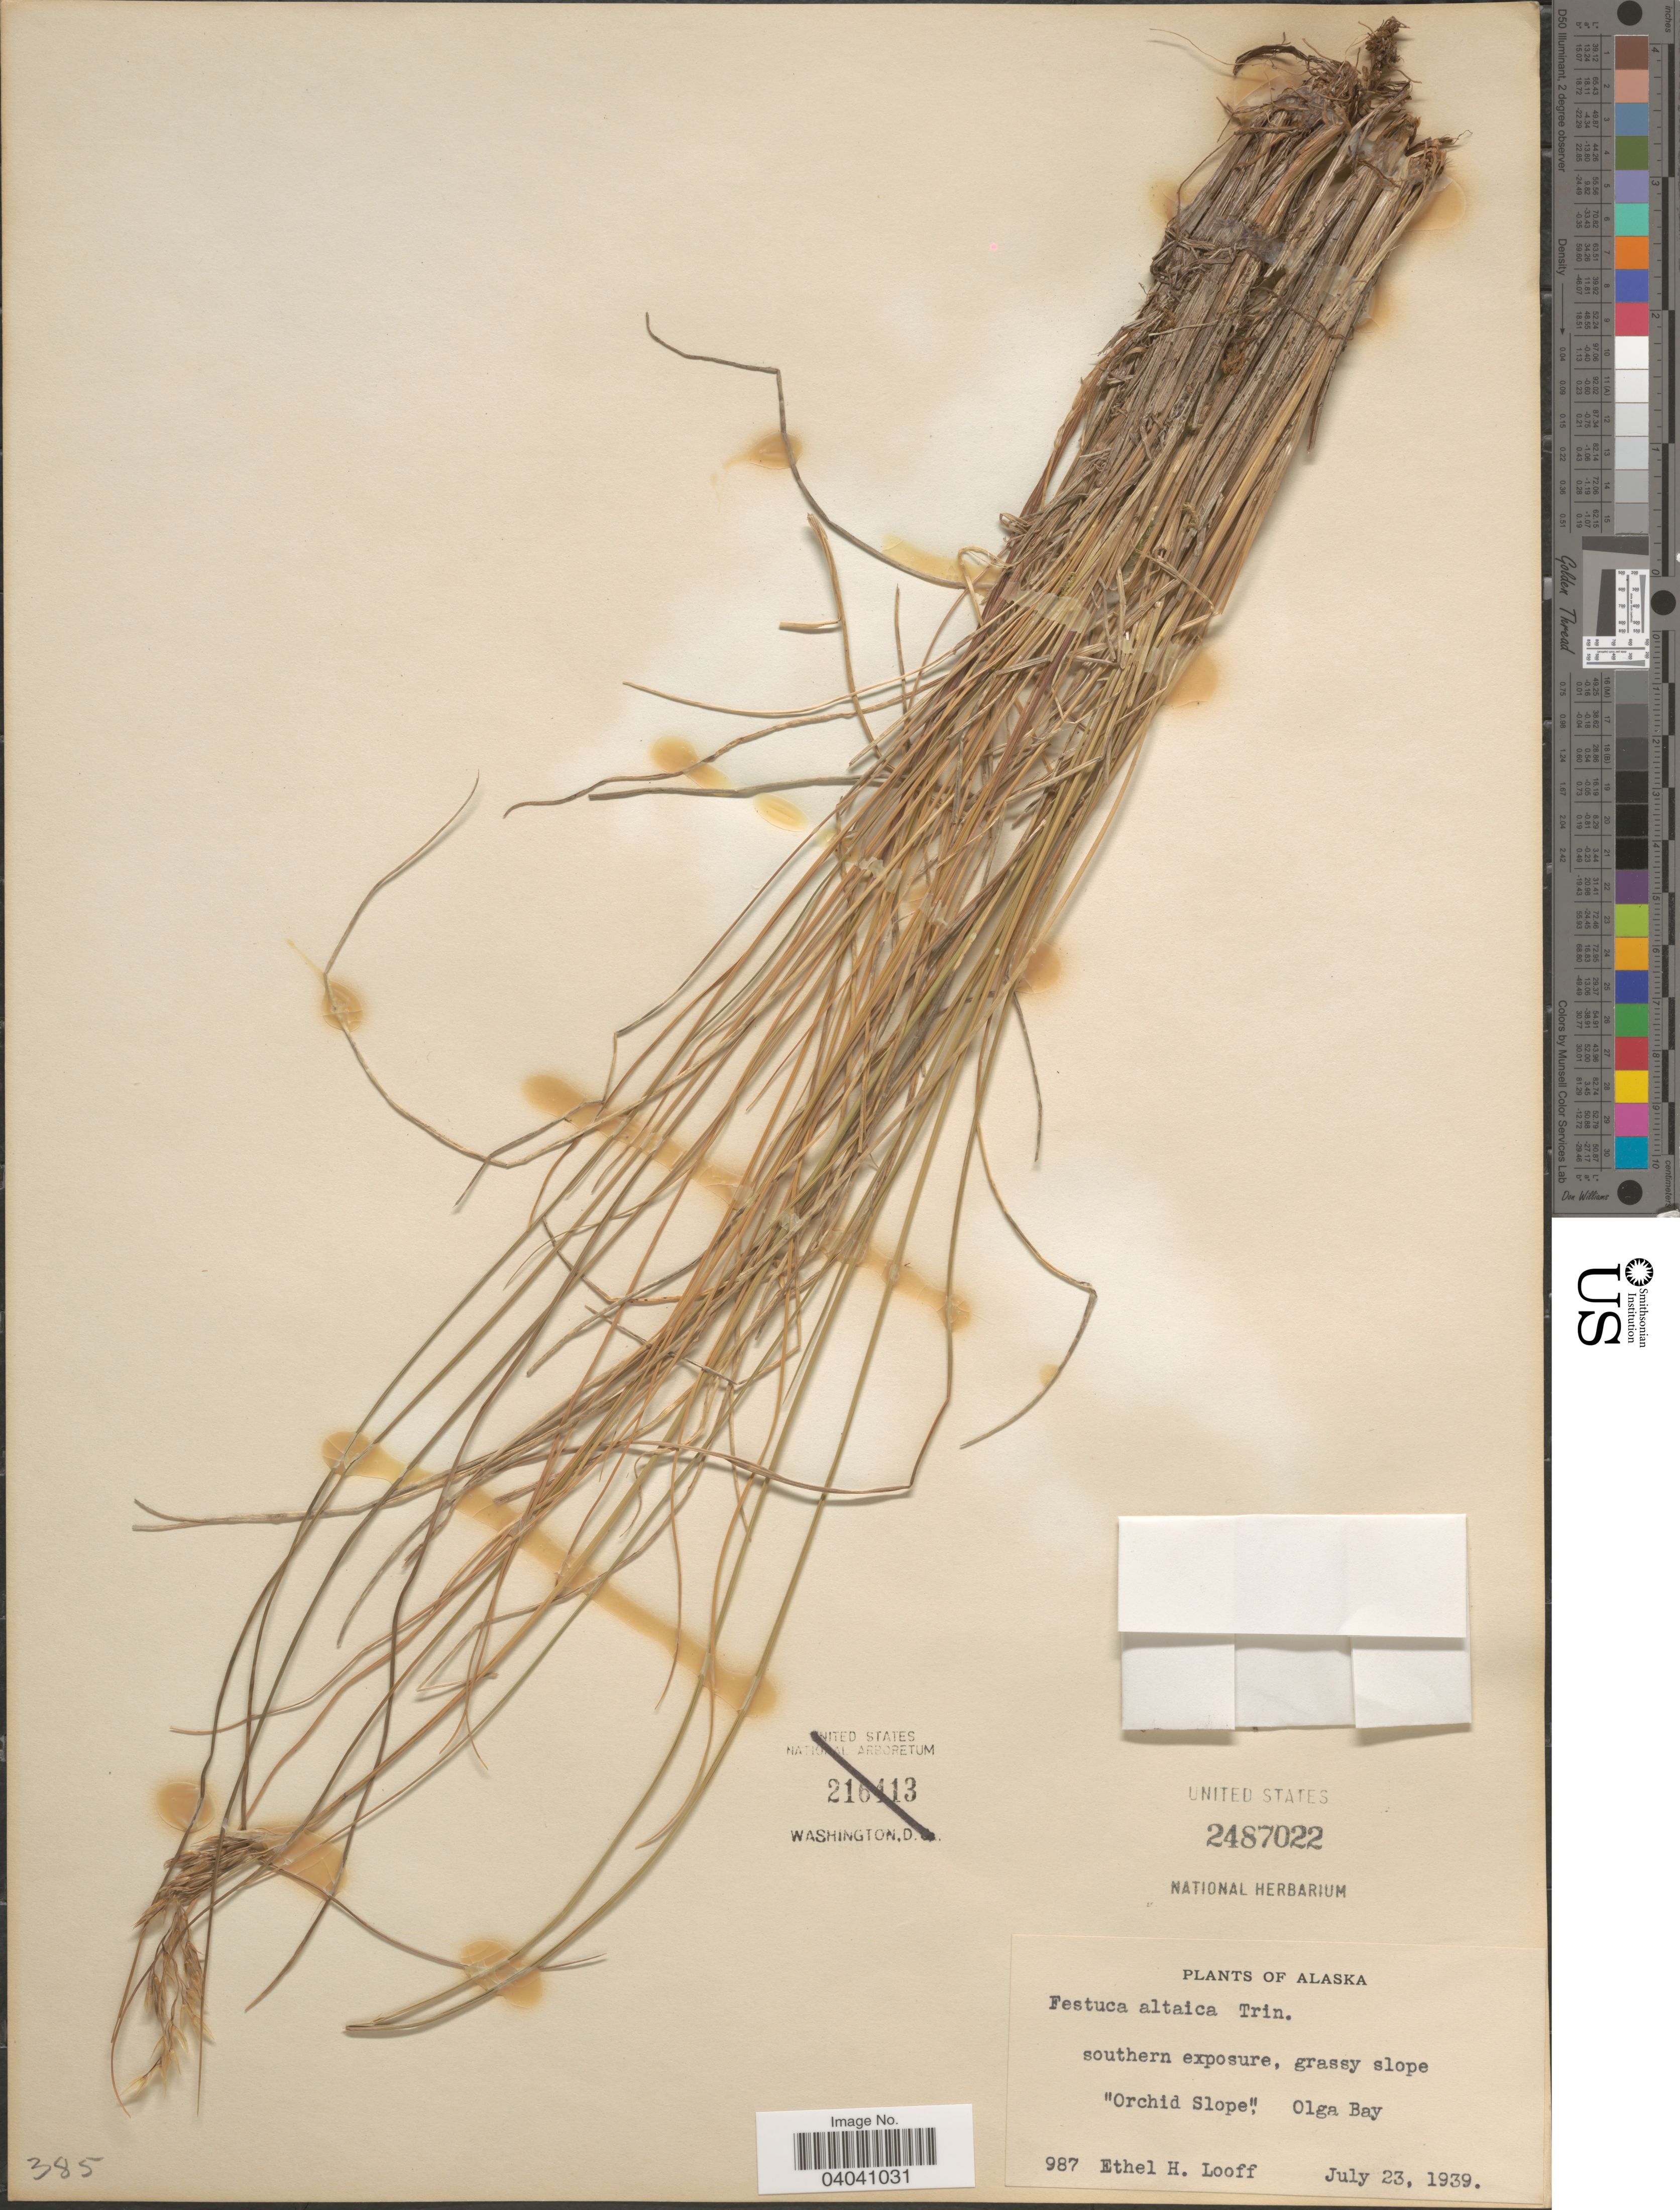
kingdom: Plantae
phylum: Tracheophyta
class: Liliopsida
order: Poales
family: Poaceae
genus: Festuca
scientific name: Festuca altaica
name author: Trin.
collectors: E. Looff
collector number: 987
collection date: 1939-07-23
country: United States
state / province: Alaska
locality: Southern exposure, grassy slope. "Orchid Slope", Olga Bay.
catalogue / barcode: US 2487022